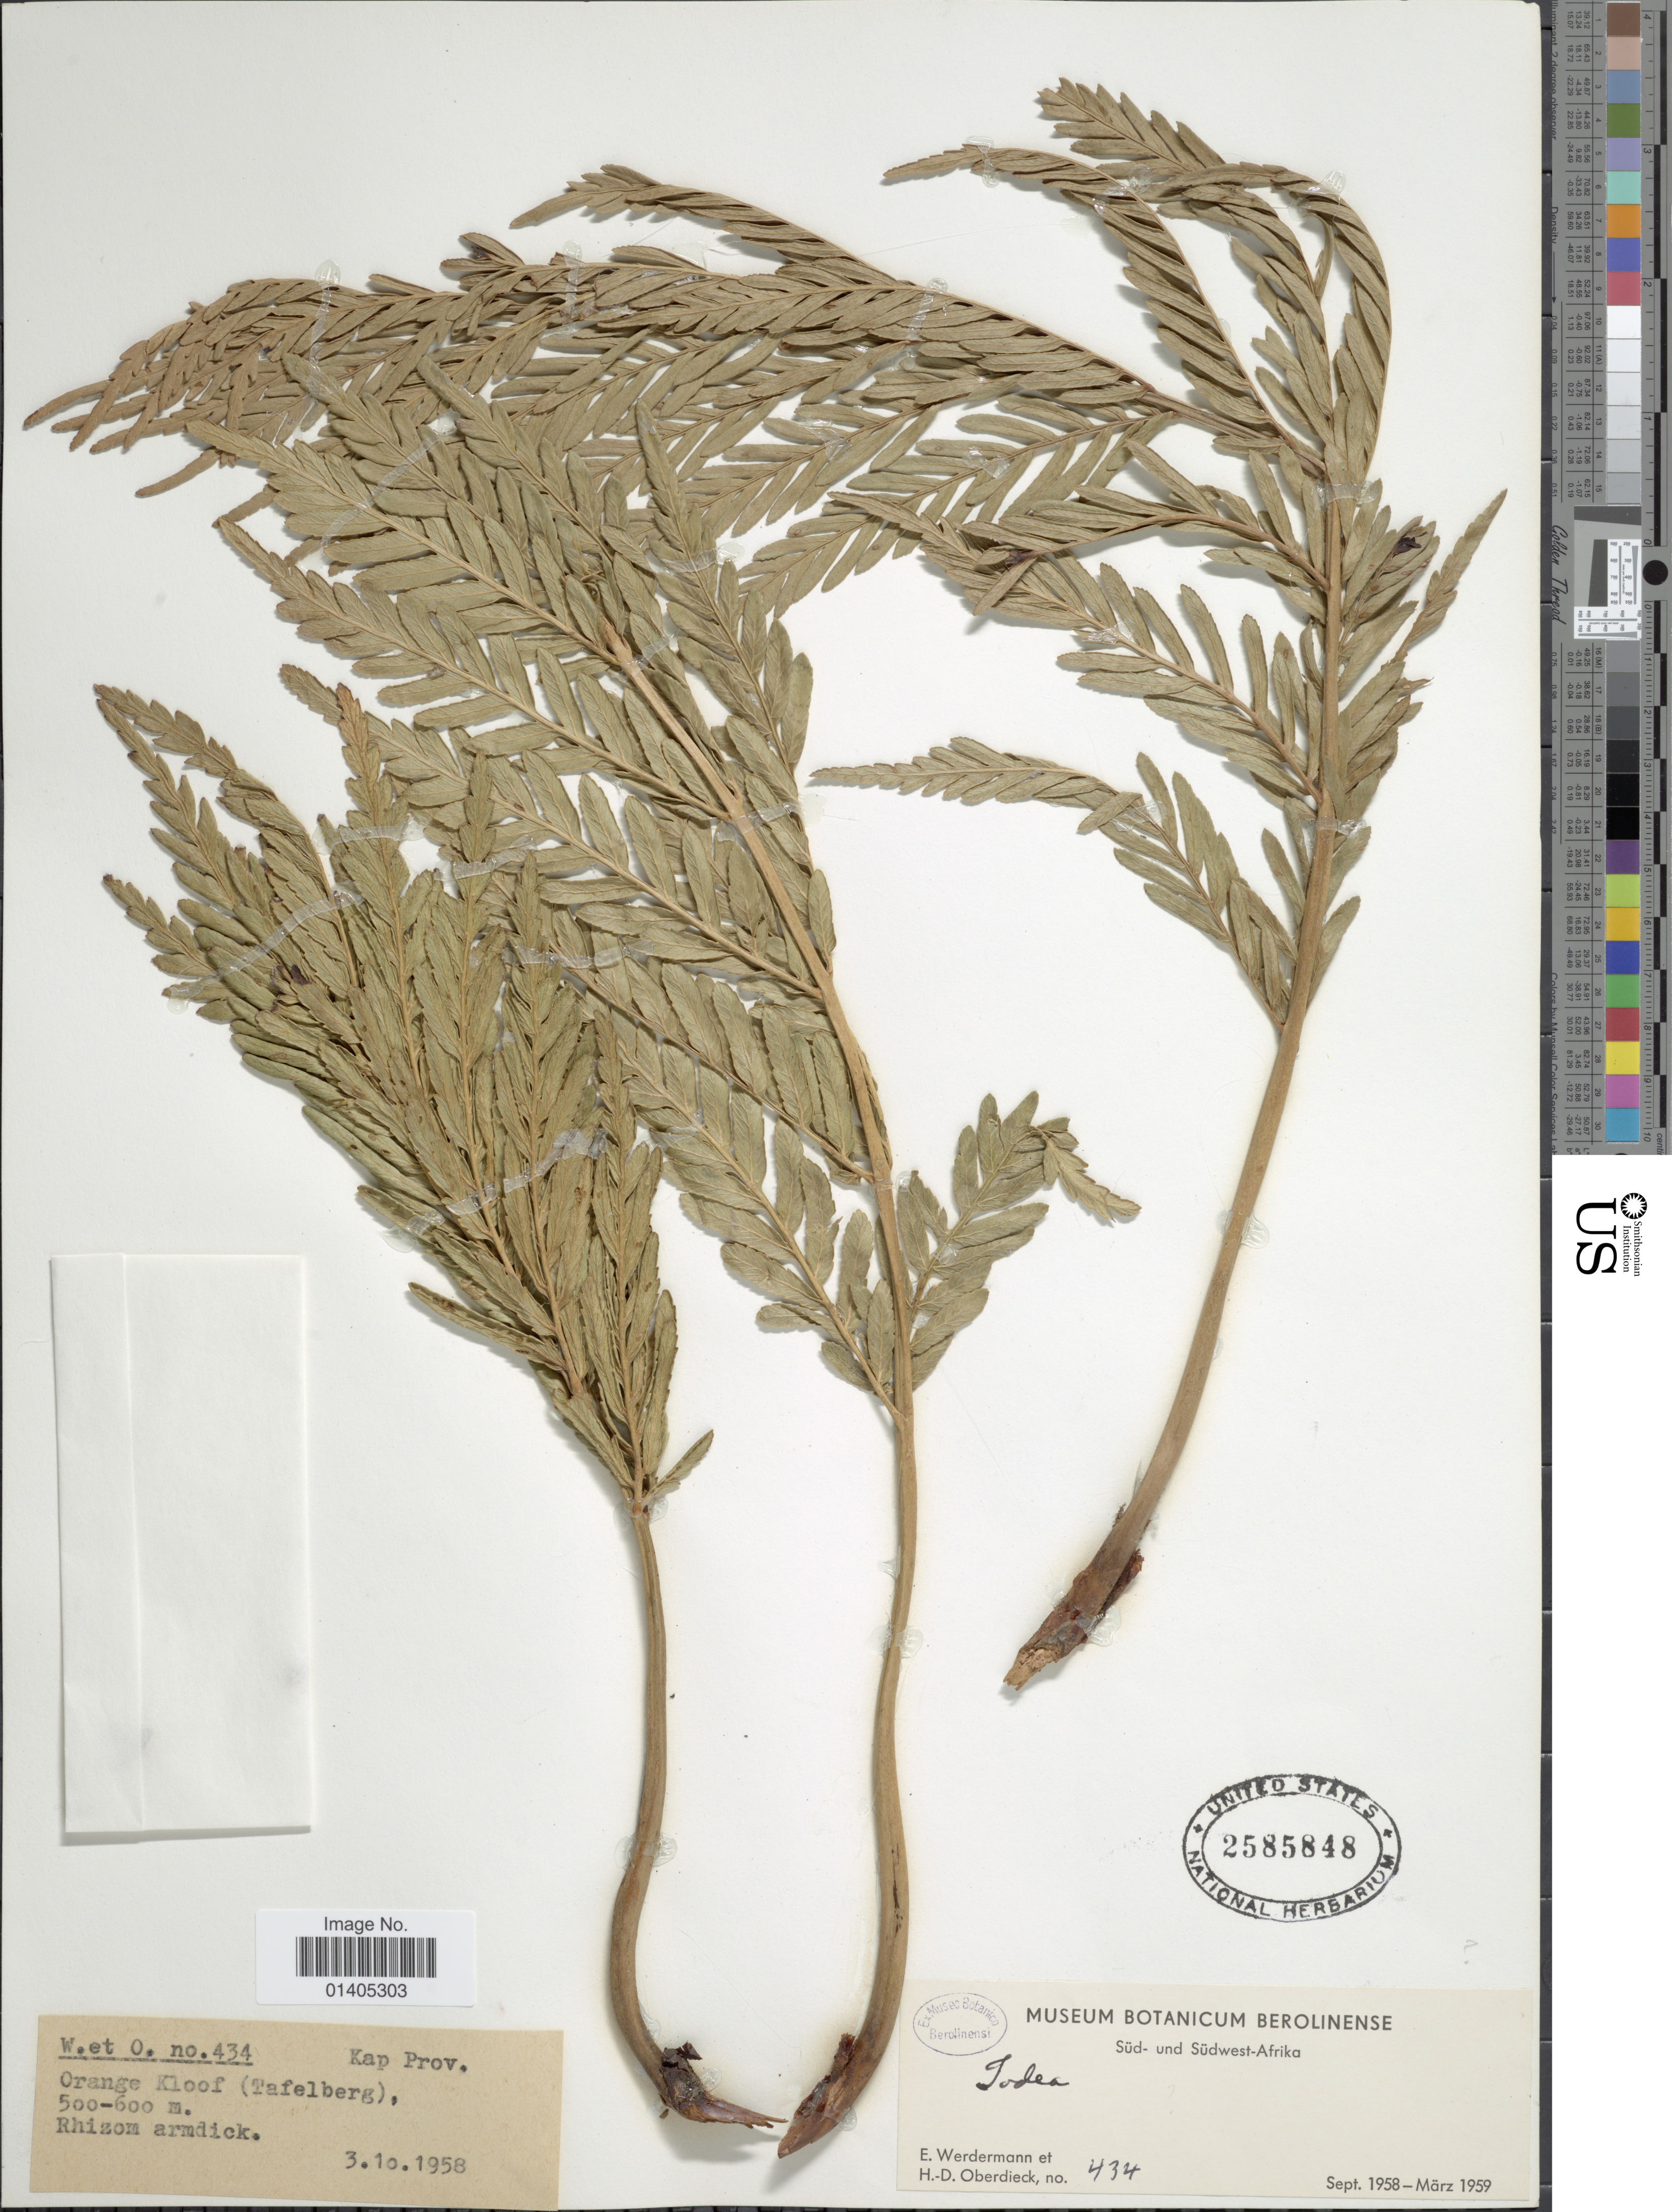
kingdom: Plantae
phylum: Tracheophyta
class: Polypodiopsida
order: Osmundales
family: Osmundaceae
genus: Todea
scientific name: Todea barbara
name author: T. Moore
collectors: E. Wedermann & H. Oberdieck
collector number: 434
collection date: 1958-10-03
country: South Africa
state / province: Western Cape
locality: Orange Kloof (Tafelberg)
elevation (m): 500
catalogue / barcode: US 2585848